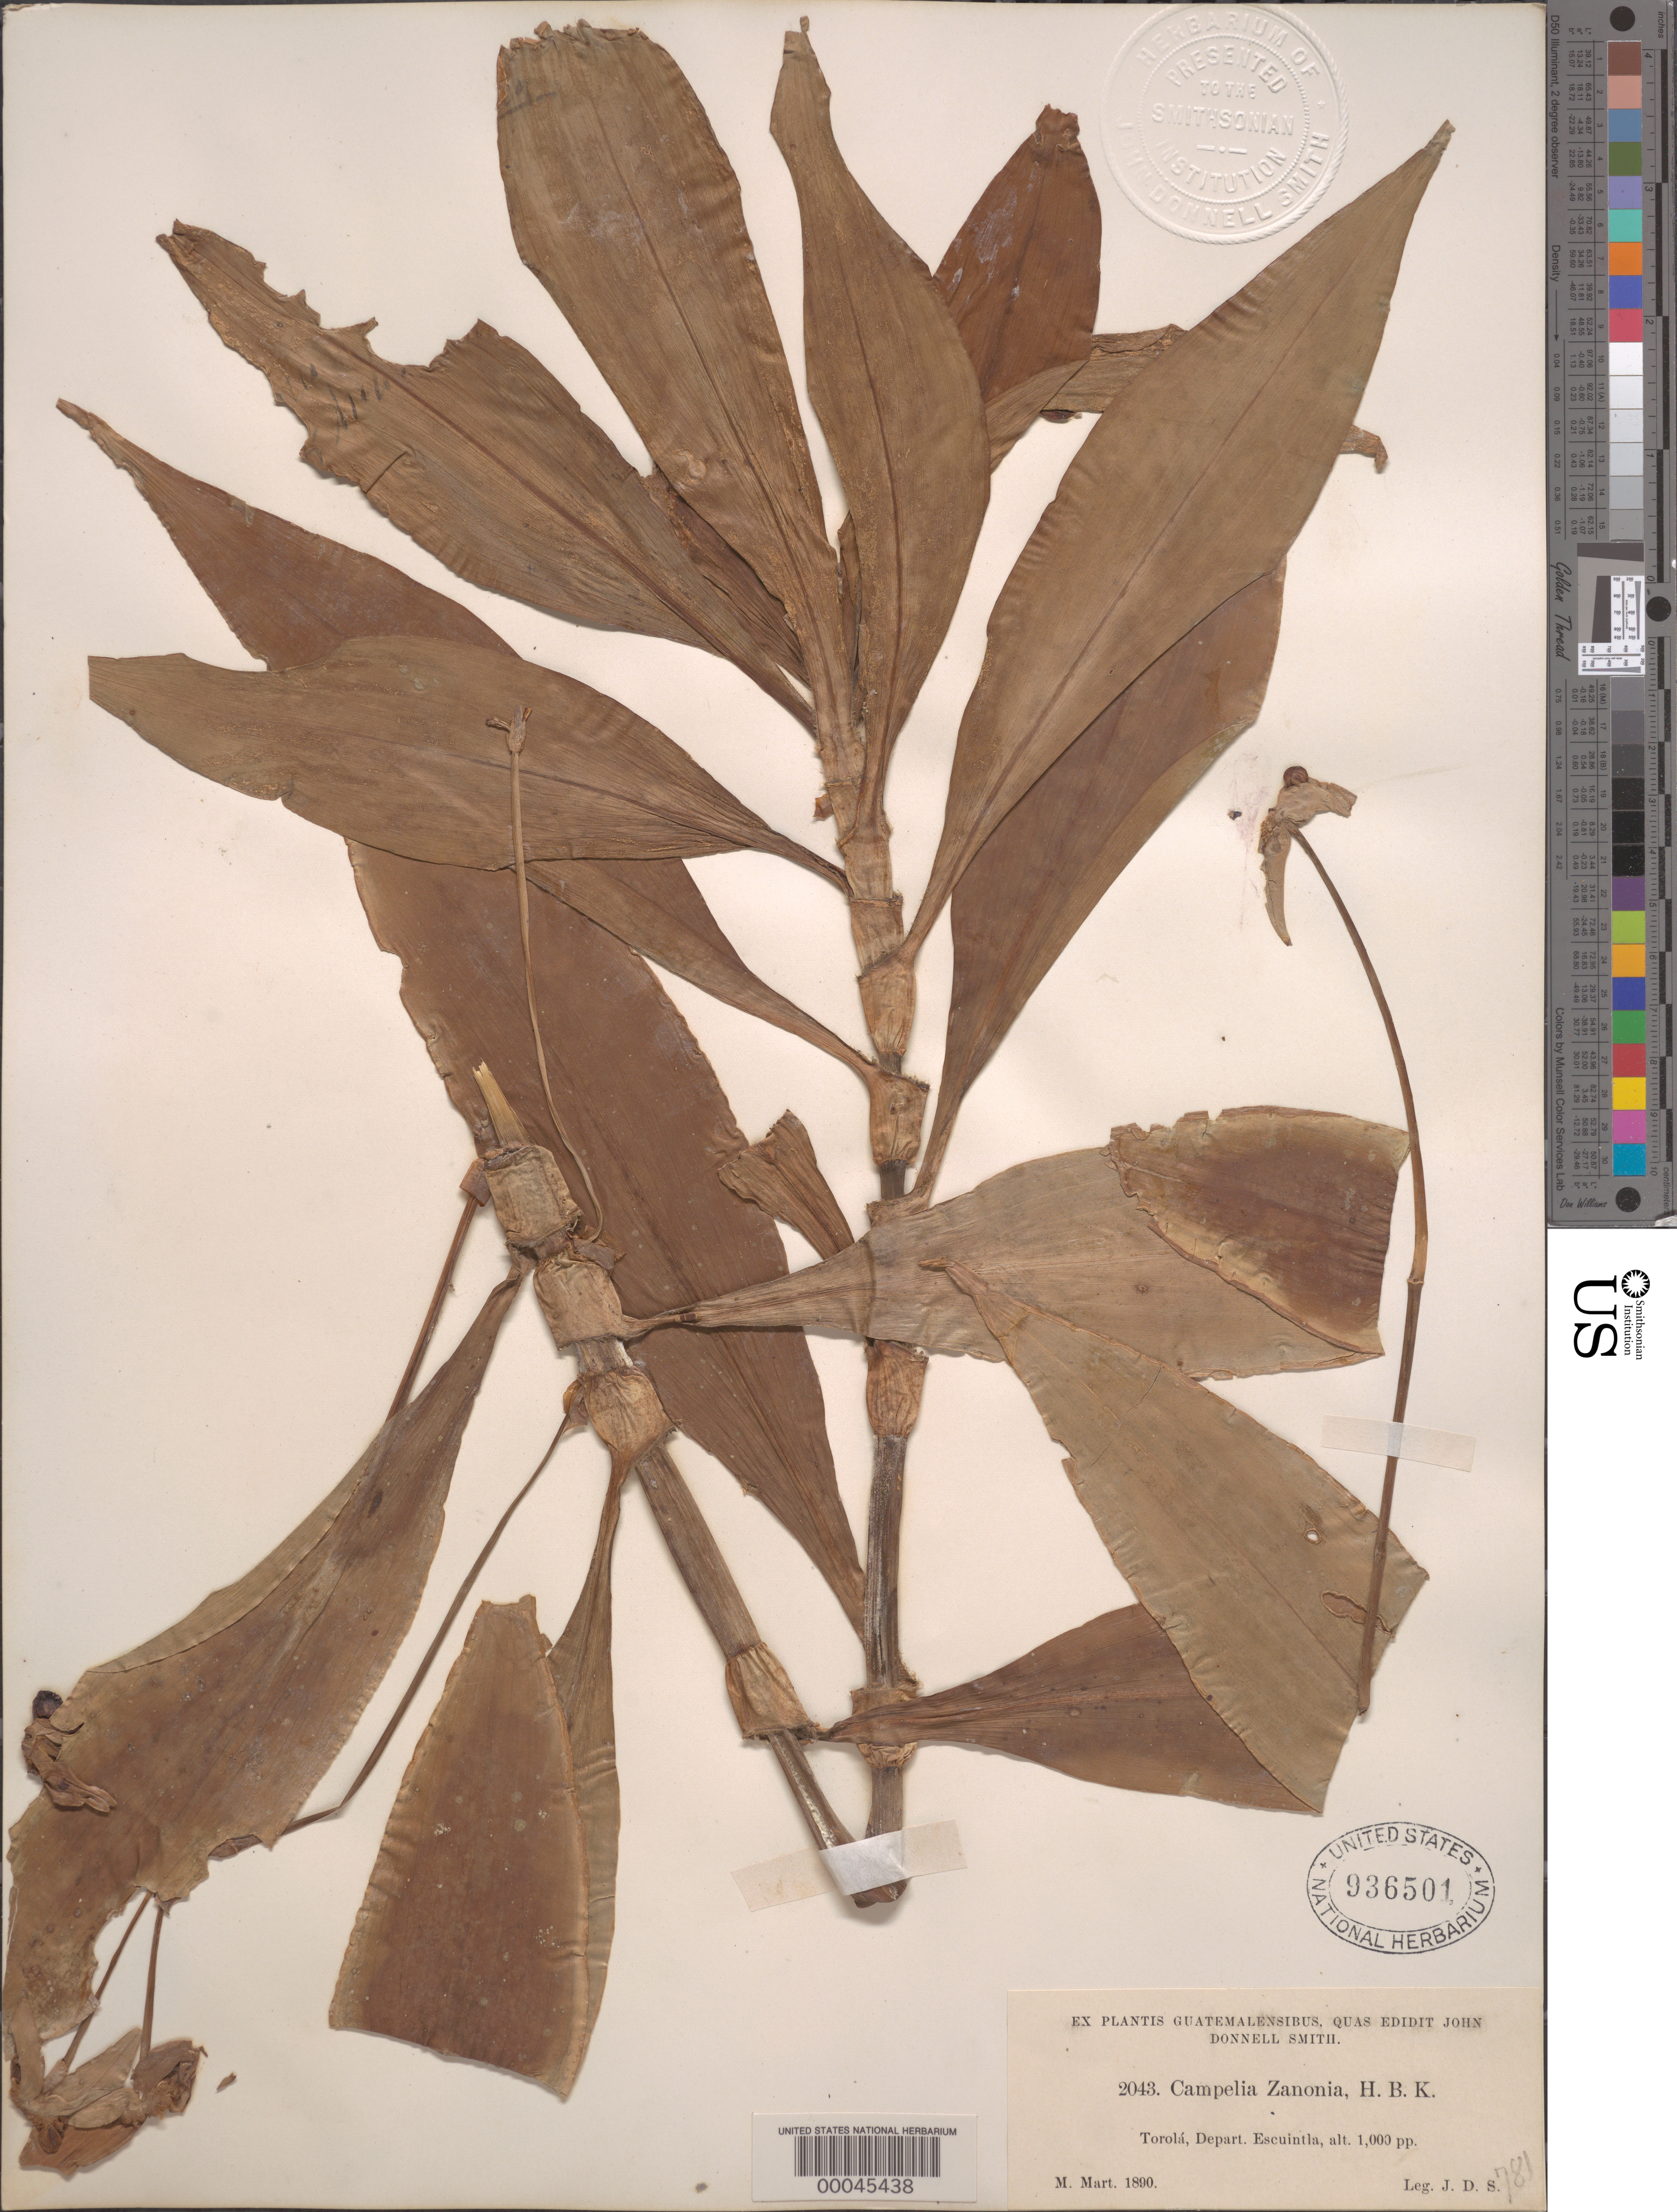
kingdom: Plantae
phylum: Tracheophyta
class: Liliopsida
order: Commelinales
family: Commelinaceae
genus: Tradescantia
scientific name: Tradescantia zanonia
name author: (L.) Sw.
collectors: J. Donnell Smith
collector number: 2043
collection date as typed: Mar 1890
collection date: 1890-03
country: Guatemala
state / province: Escuintla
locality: Torola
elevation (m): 305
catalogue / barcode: US 936501